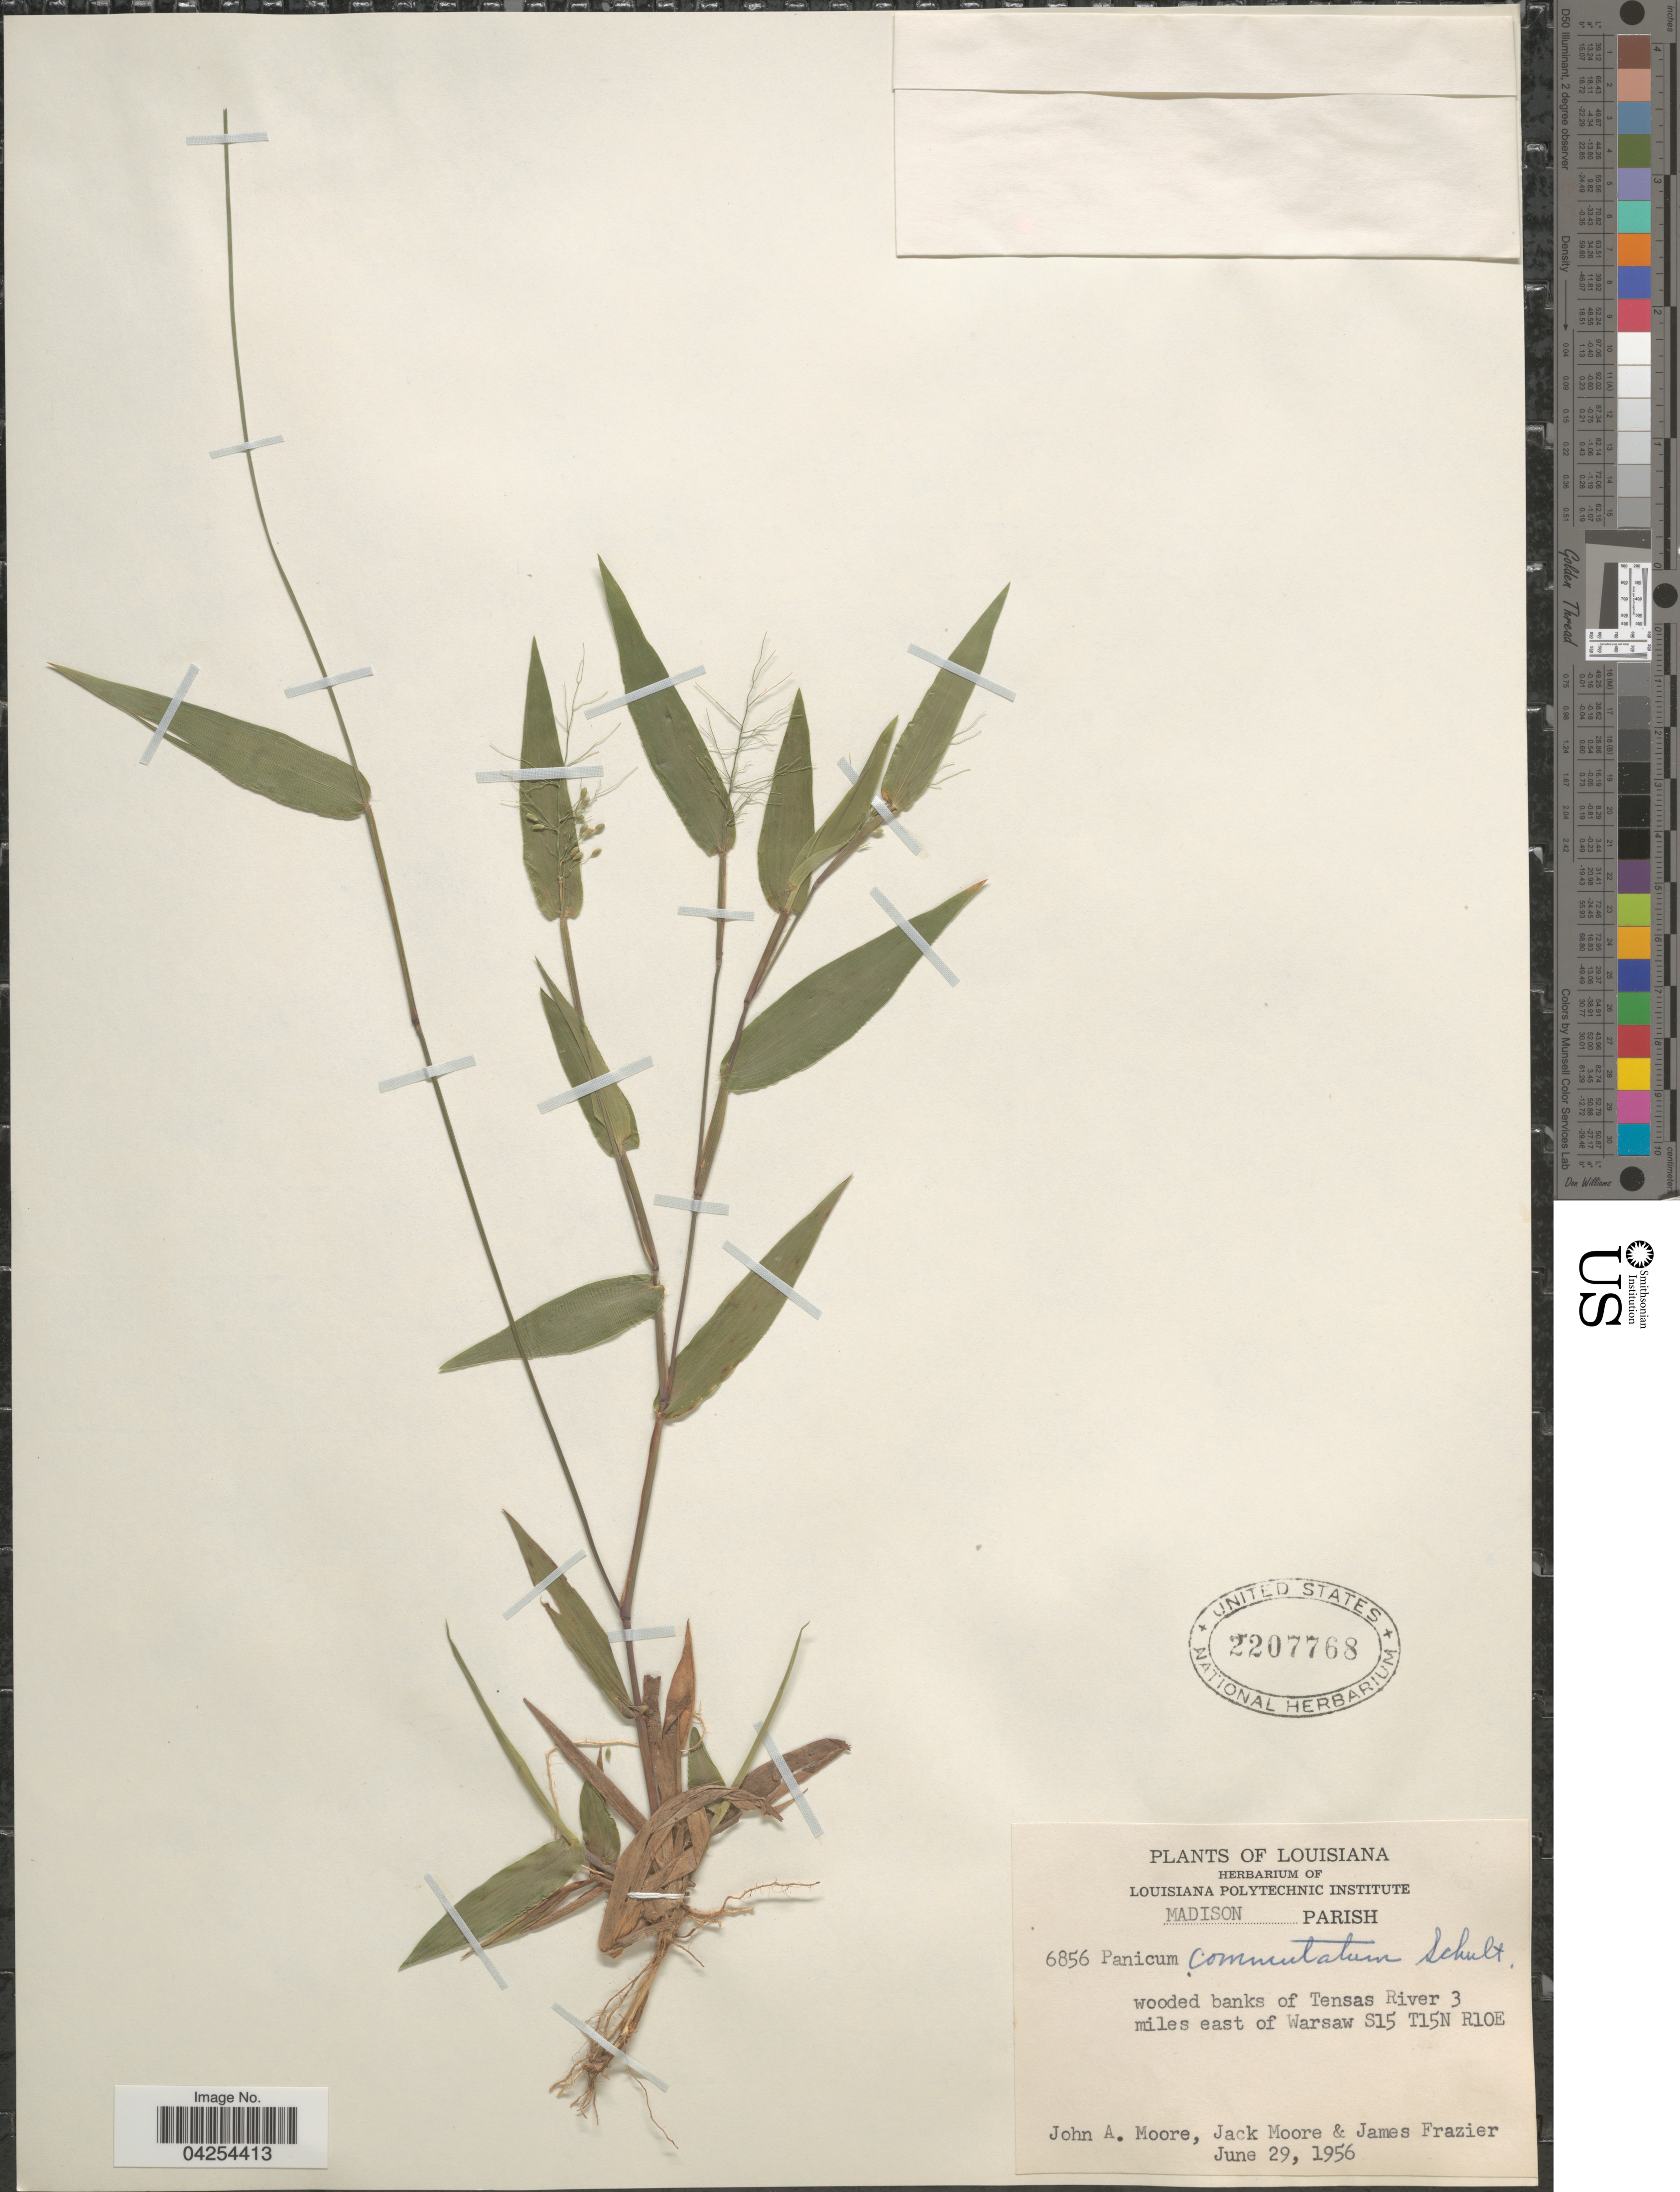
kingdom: Plantae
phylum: Tracheophyta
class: Liliopsida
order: Poales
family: Poaceae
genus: Dichanthelium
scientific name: Dichanthelium commutatum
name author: (Schult.) Gould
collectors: J. A. Moore, J. Moore & J. Frazier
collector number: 6856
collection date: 1956-06-29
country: United States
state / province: Louisiana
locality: Madison Parish. Wooded banks of Tensas River 3 miles east of Warsaw S15 T15N R10E.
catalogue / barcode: US 2207768